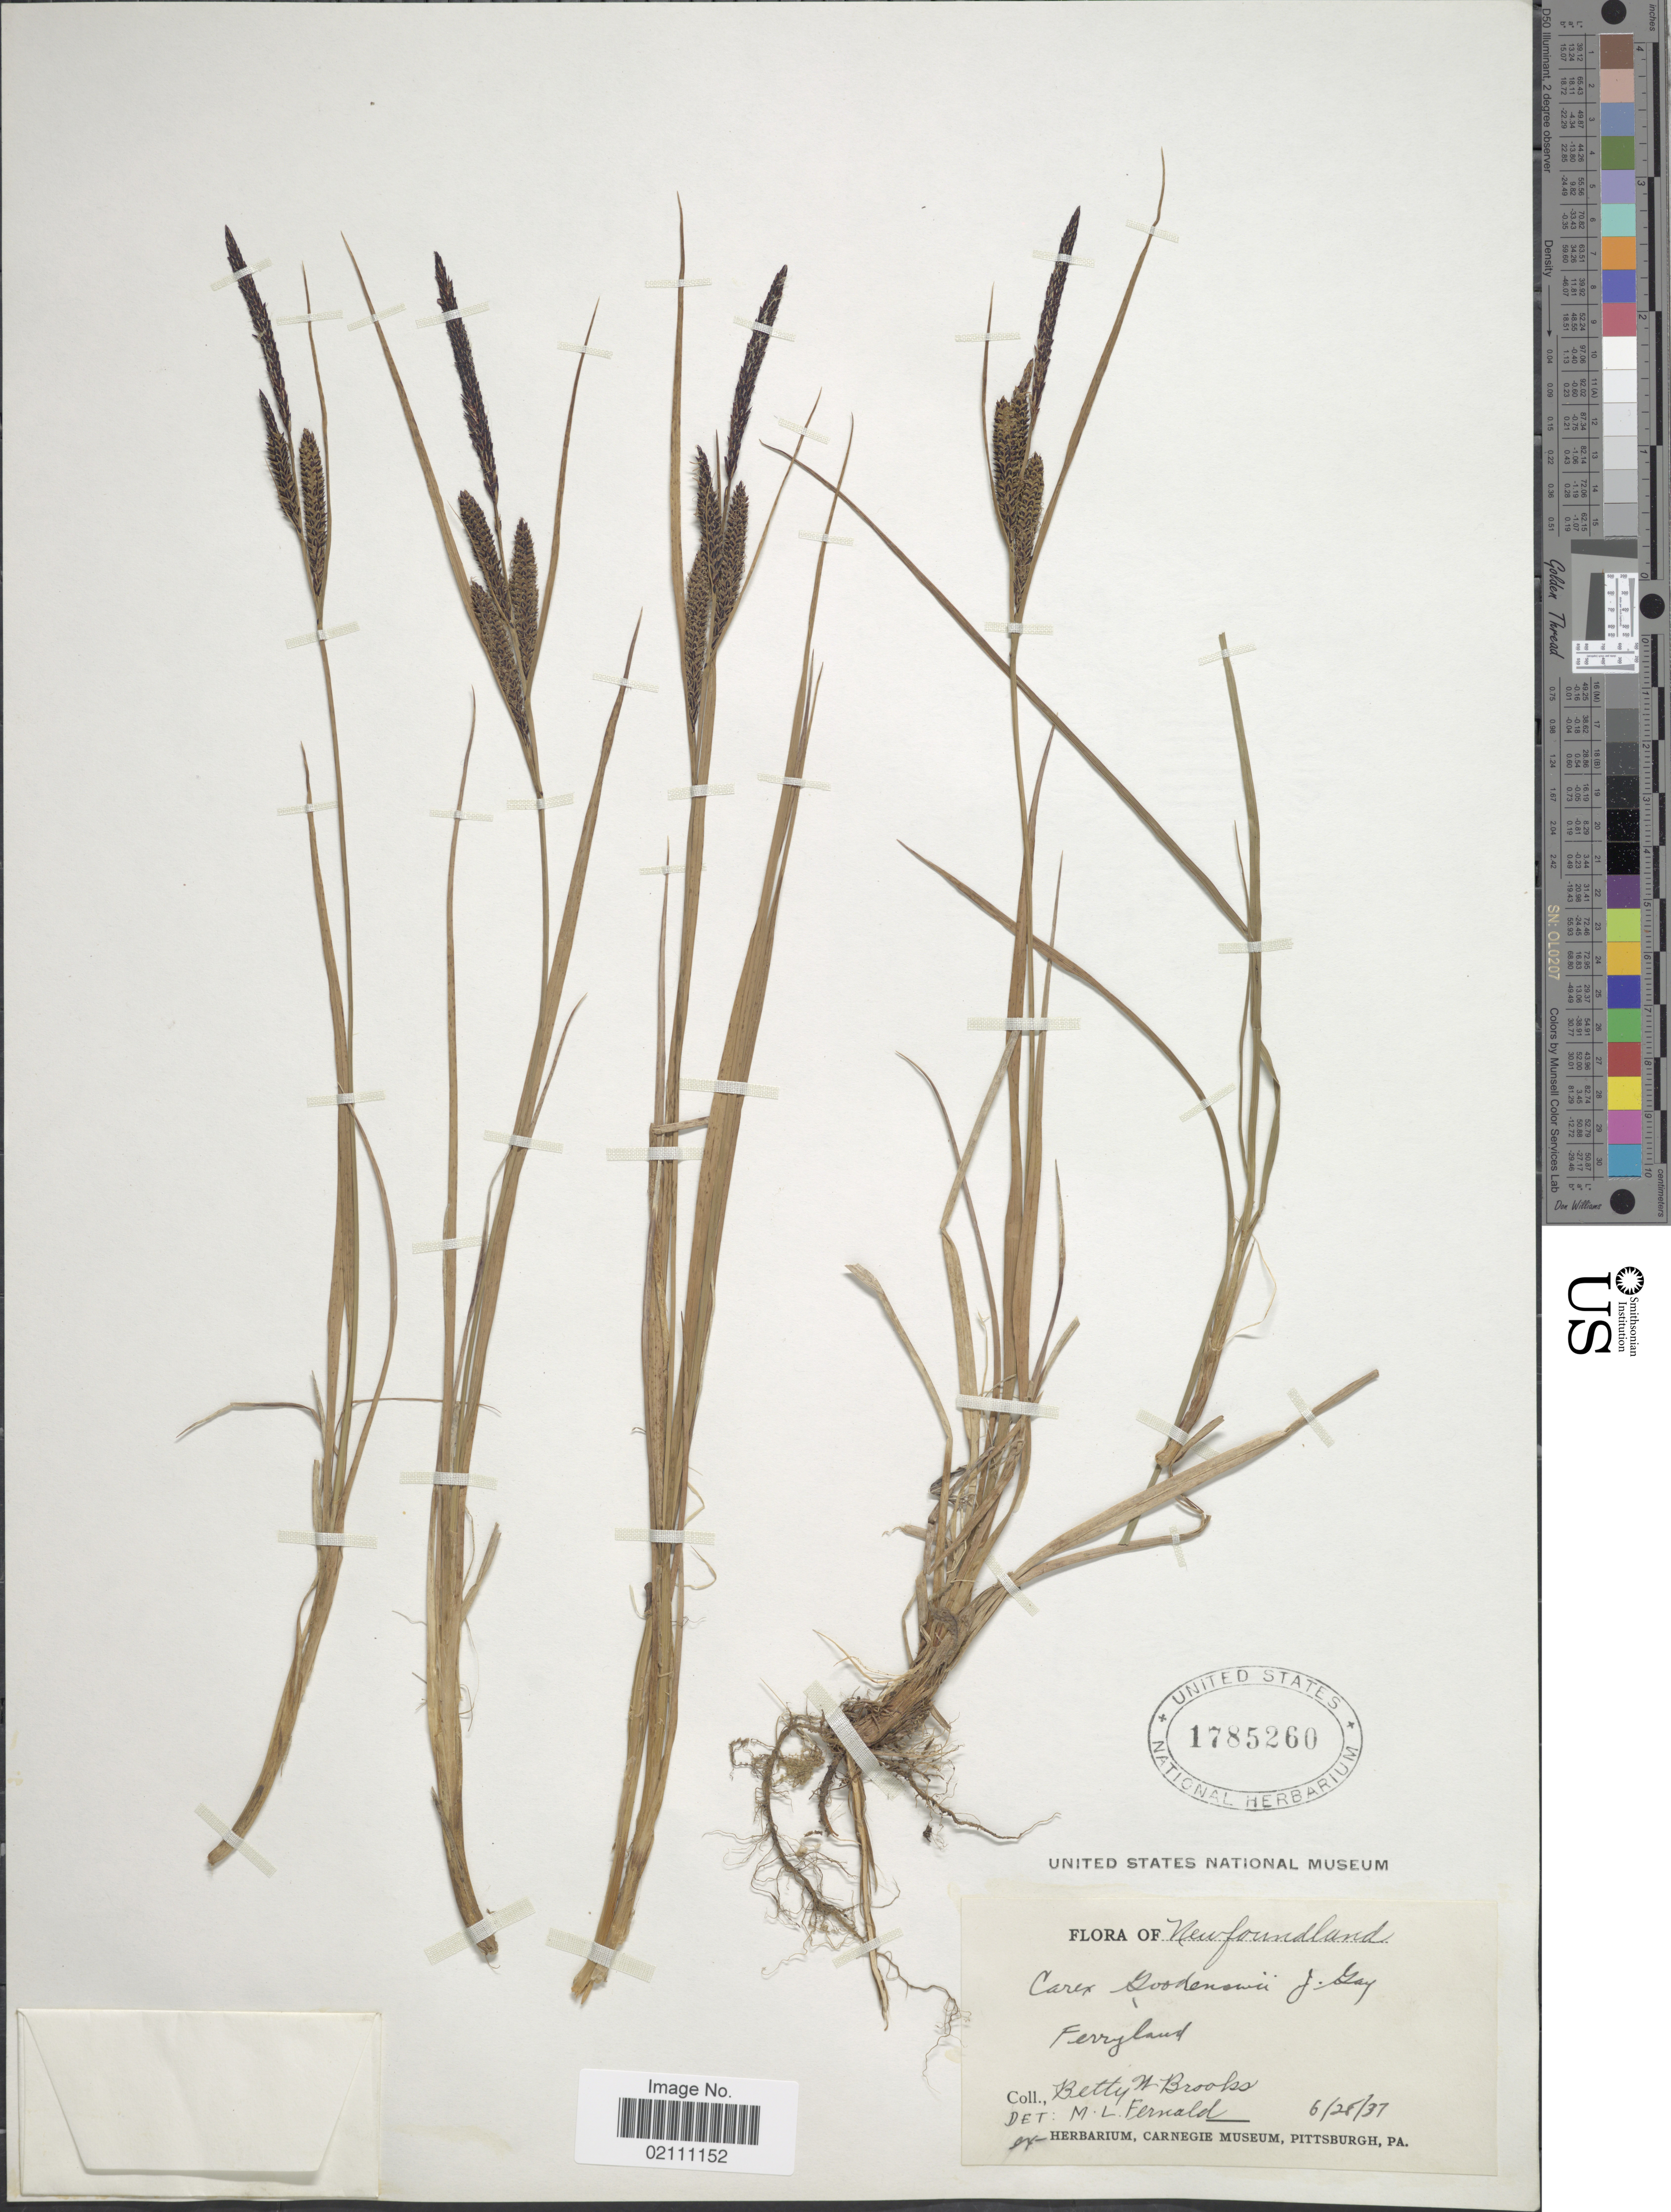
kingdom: Plantae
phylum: Tracheophyta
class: Liliopsida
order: Poales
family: Cyperaceae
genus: Carex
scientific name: Carex nigra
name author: (L.) Reichard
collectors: B. Brooks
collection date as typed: Transcribed d/m/y: 28/6/37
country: Canada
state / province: Newfoundland and Labrador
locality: Ferryland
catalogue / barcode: US 1785260